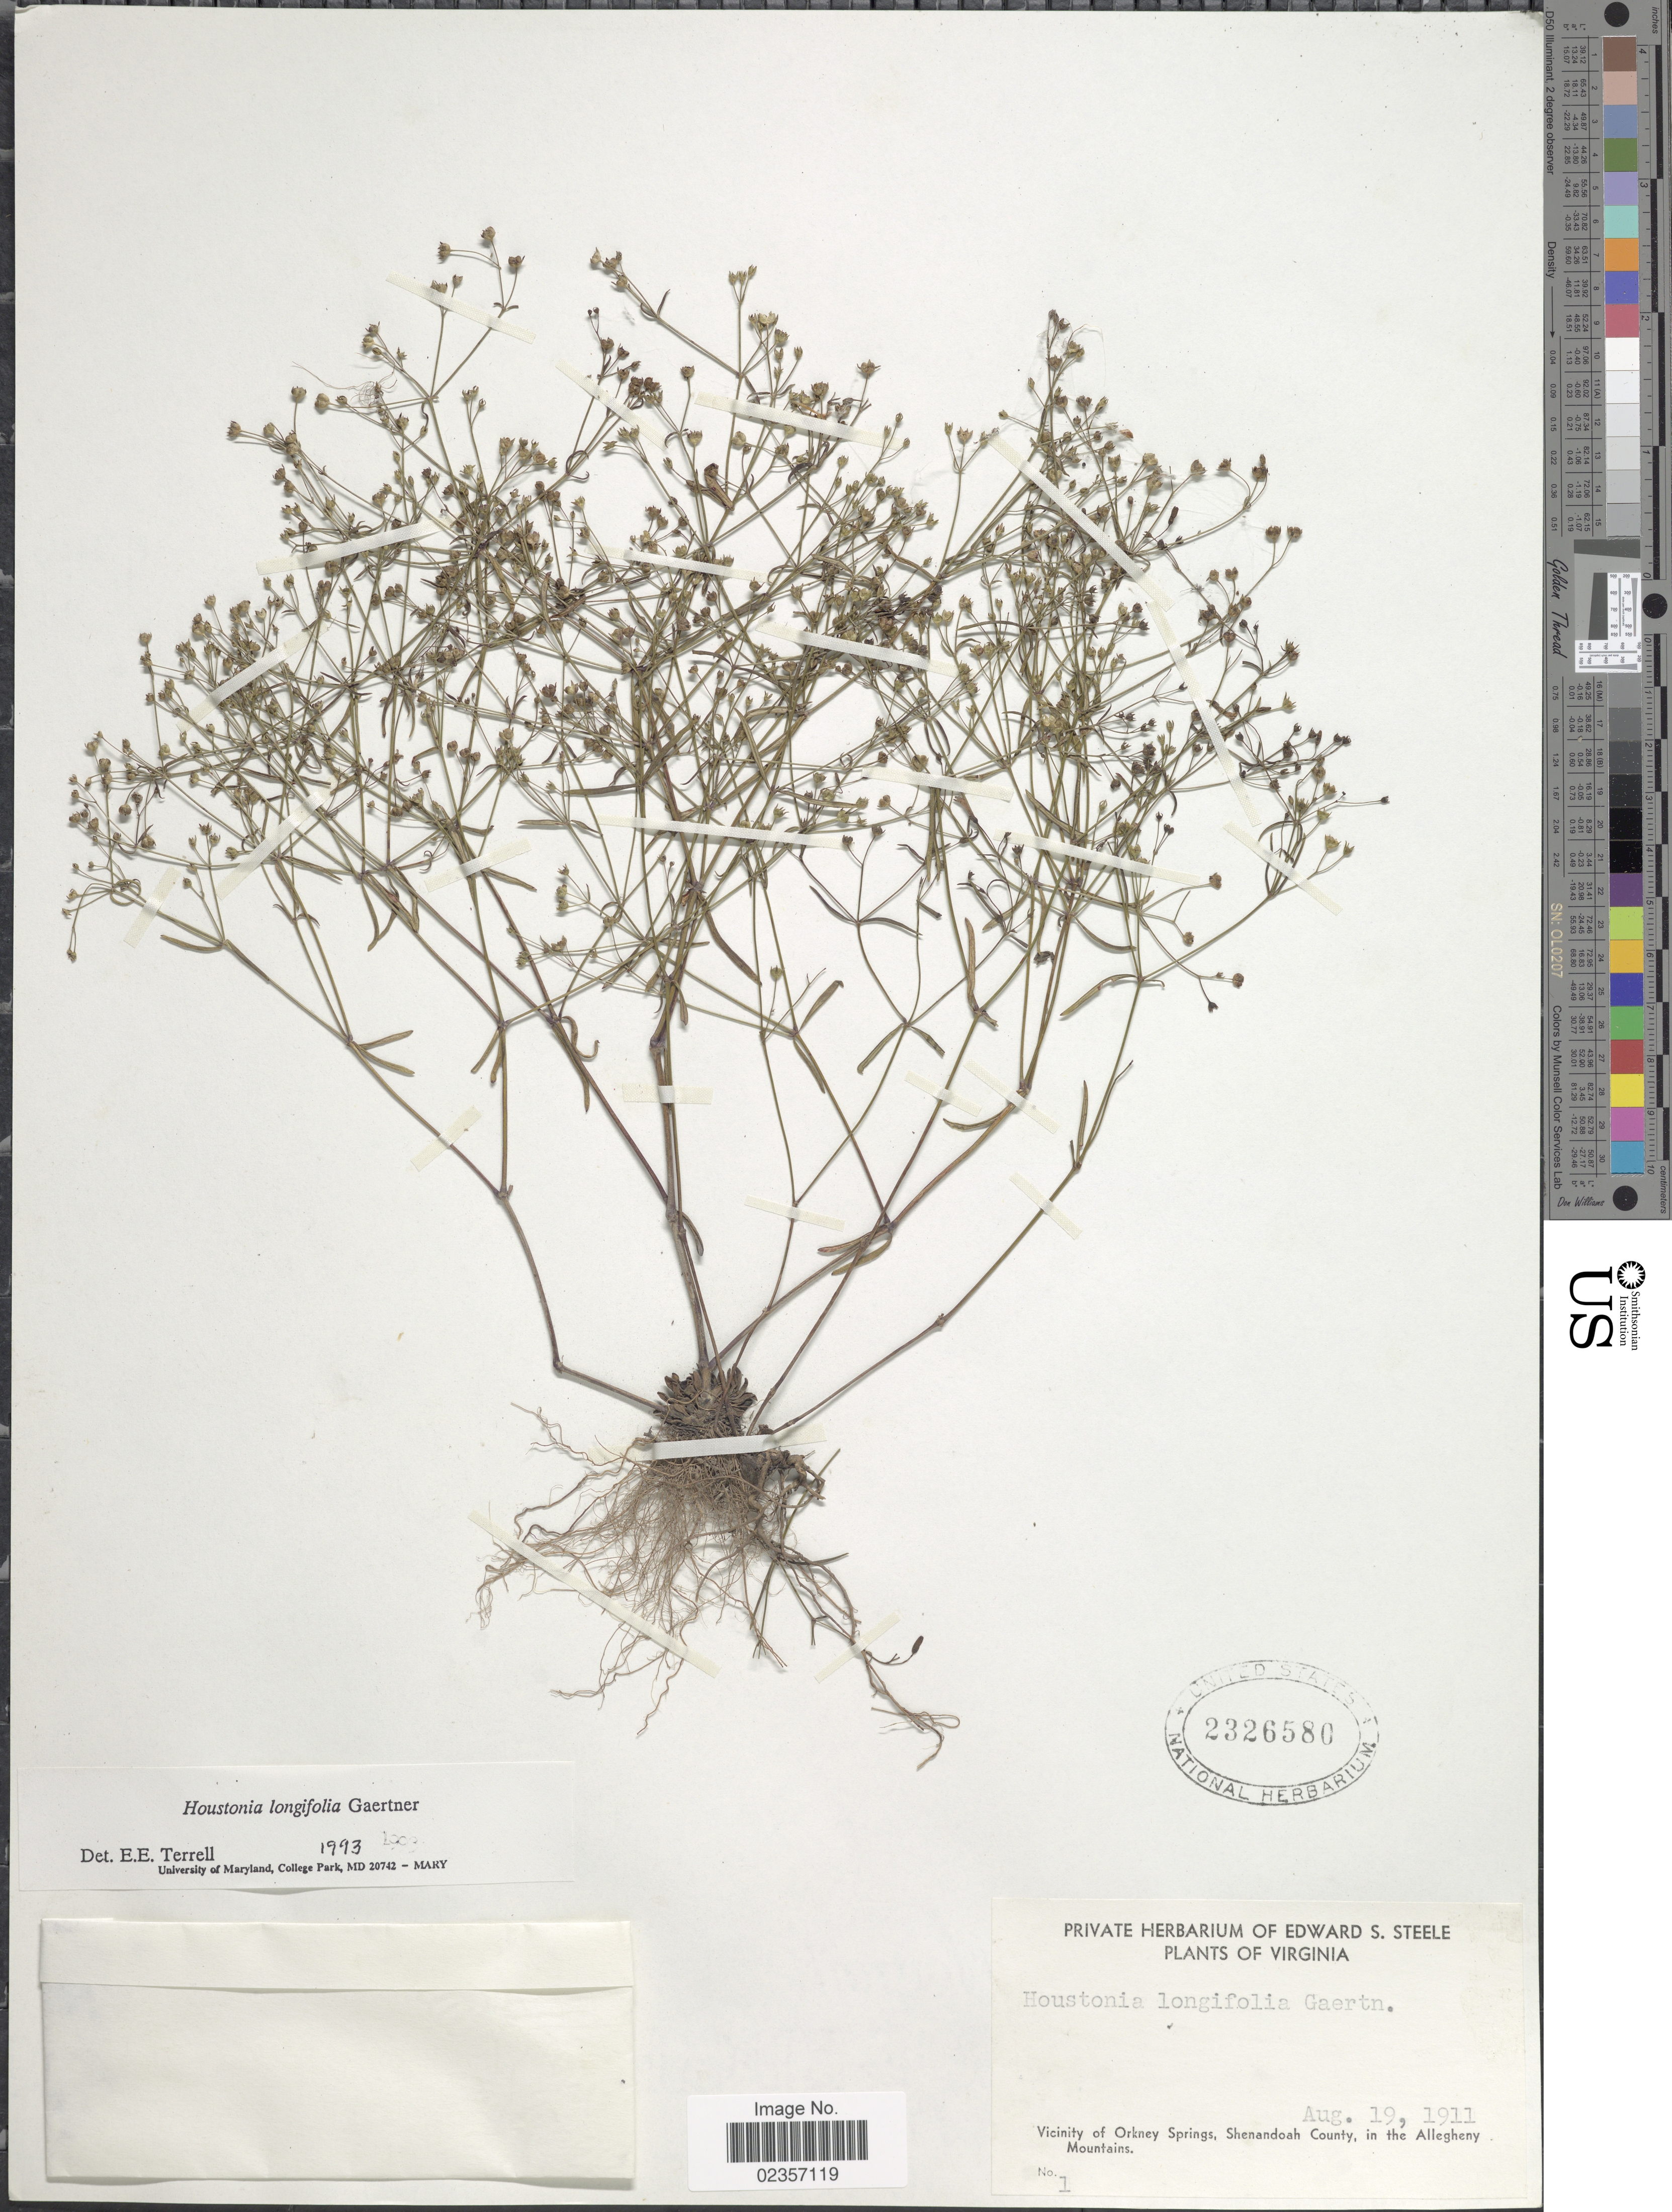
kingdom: Plantae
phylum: Tracheophyta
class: Magnoliopsida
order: Gentianales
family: Rubiaceae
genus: Houstonia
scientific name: Houstonia longifolia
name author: Gaertn.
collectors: ex herb. Edward S. Steele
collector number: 1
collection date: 1911-08-19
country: United States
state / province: Virginia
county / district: Shenandoah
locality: Vicinity of Orkney Springs, Shenandoah County, in the Allegheny Mountains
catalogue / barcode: US 2326580